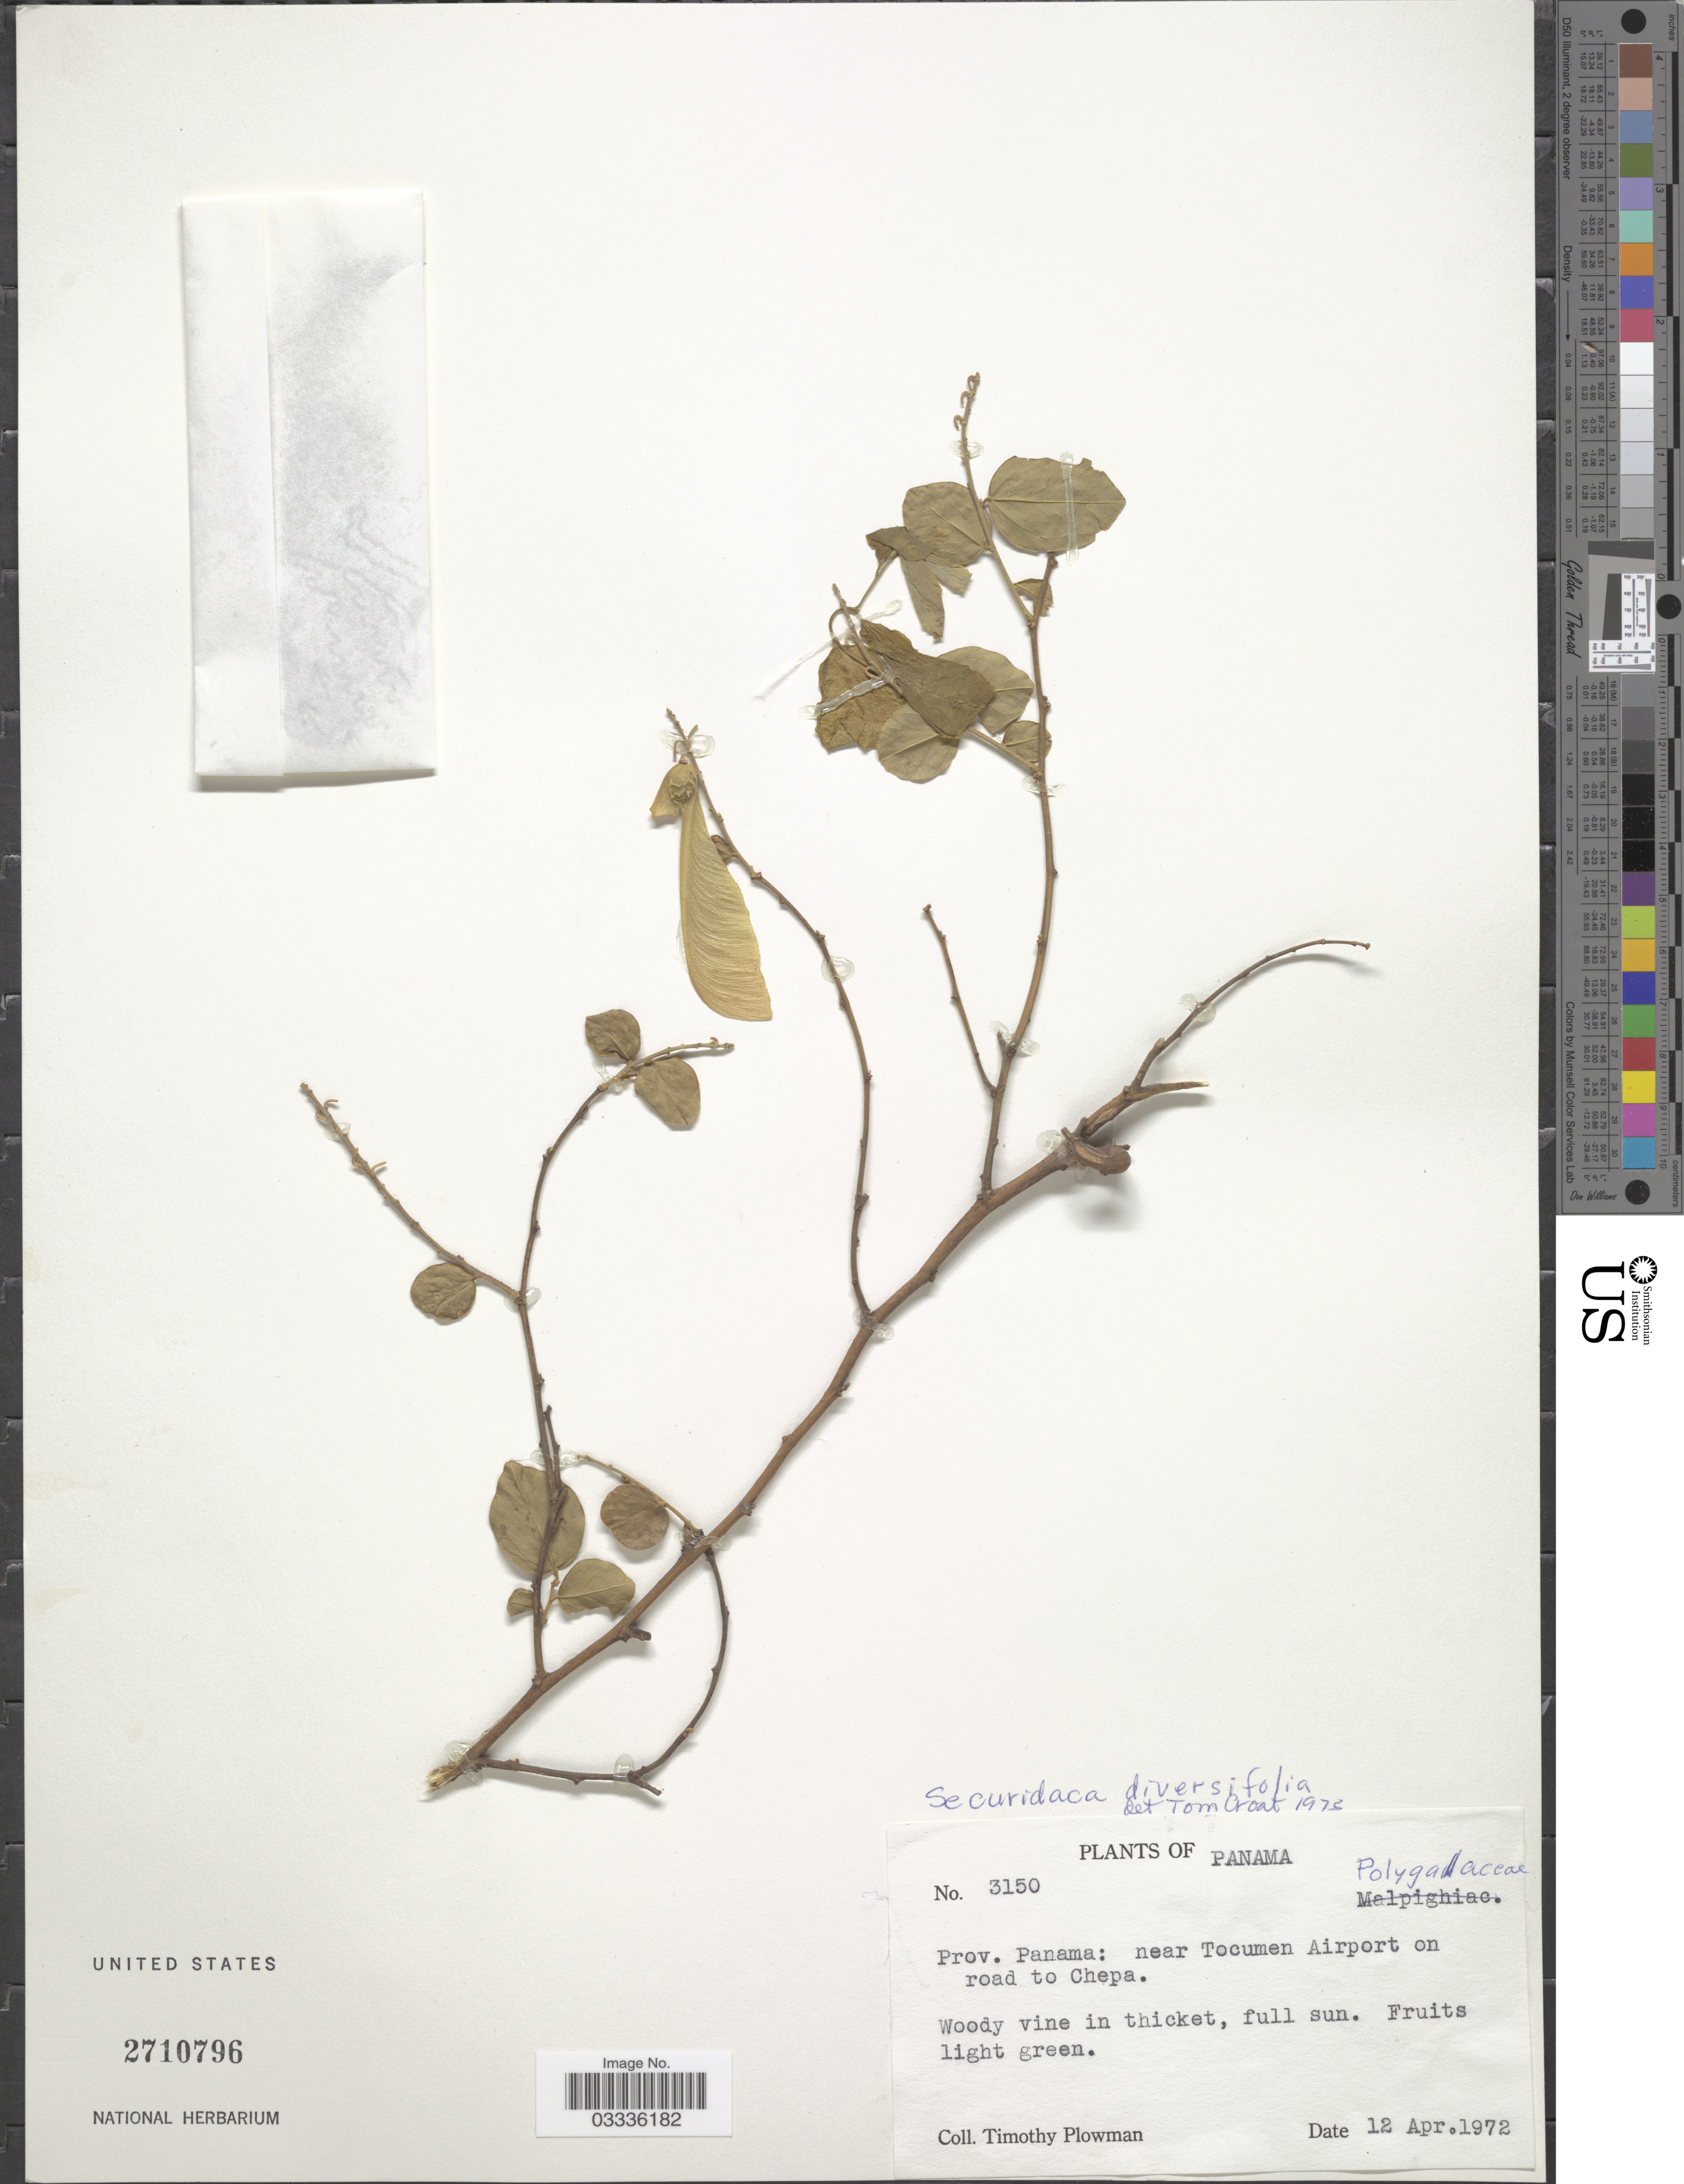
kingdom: Plantae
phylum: Tracheophyta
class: Magnoliopsida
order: Fabales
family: Polygalaceae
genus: Securidaca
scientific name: Securidaca diversifolia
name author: (L.) S.F. Blake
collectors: T. Plowman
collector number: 3150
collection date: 1972-04-12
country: Panama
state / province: Panamá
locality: Near Tocumen Airport on road to Chepa.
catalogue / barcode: US 2710796